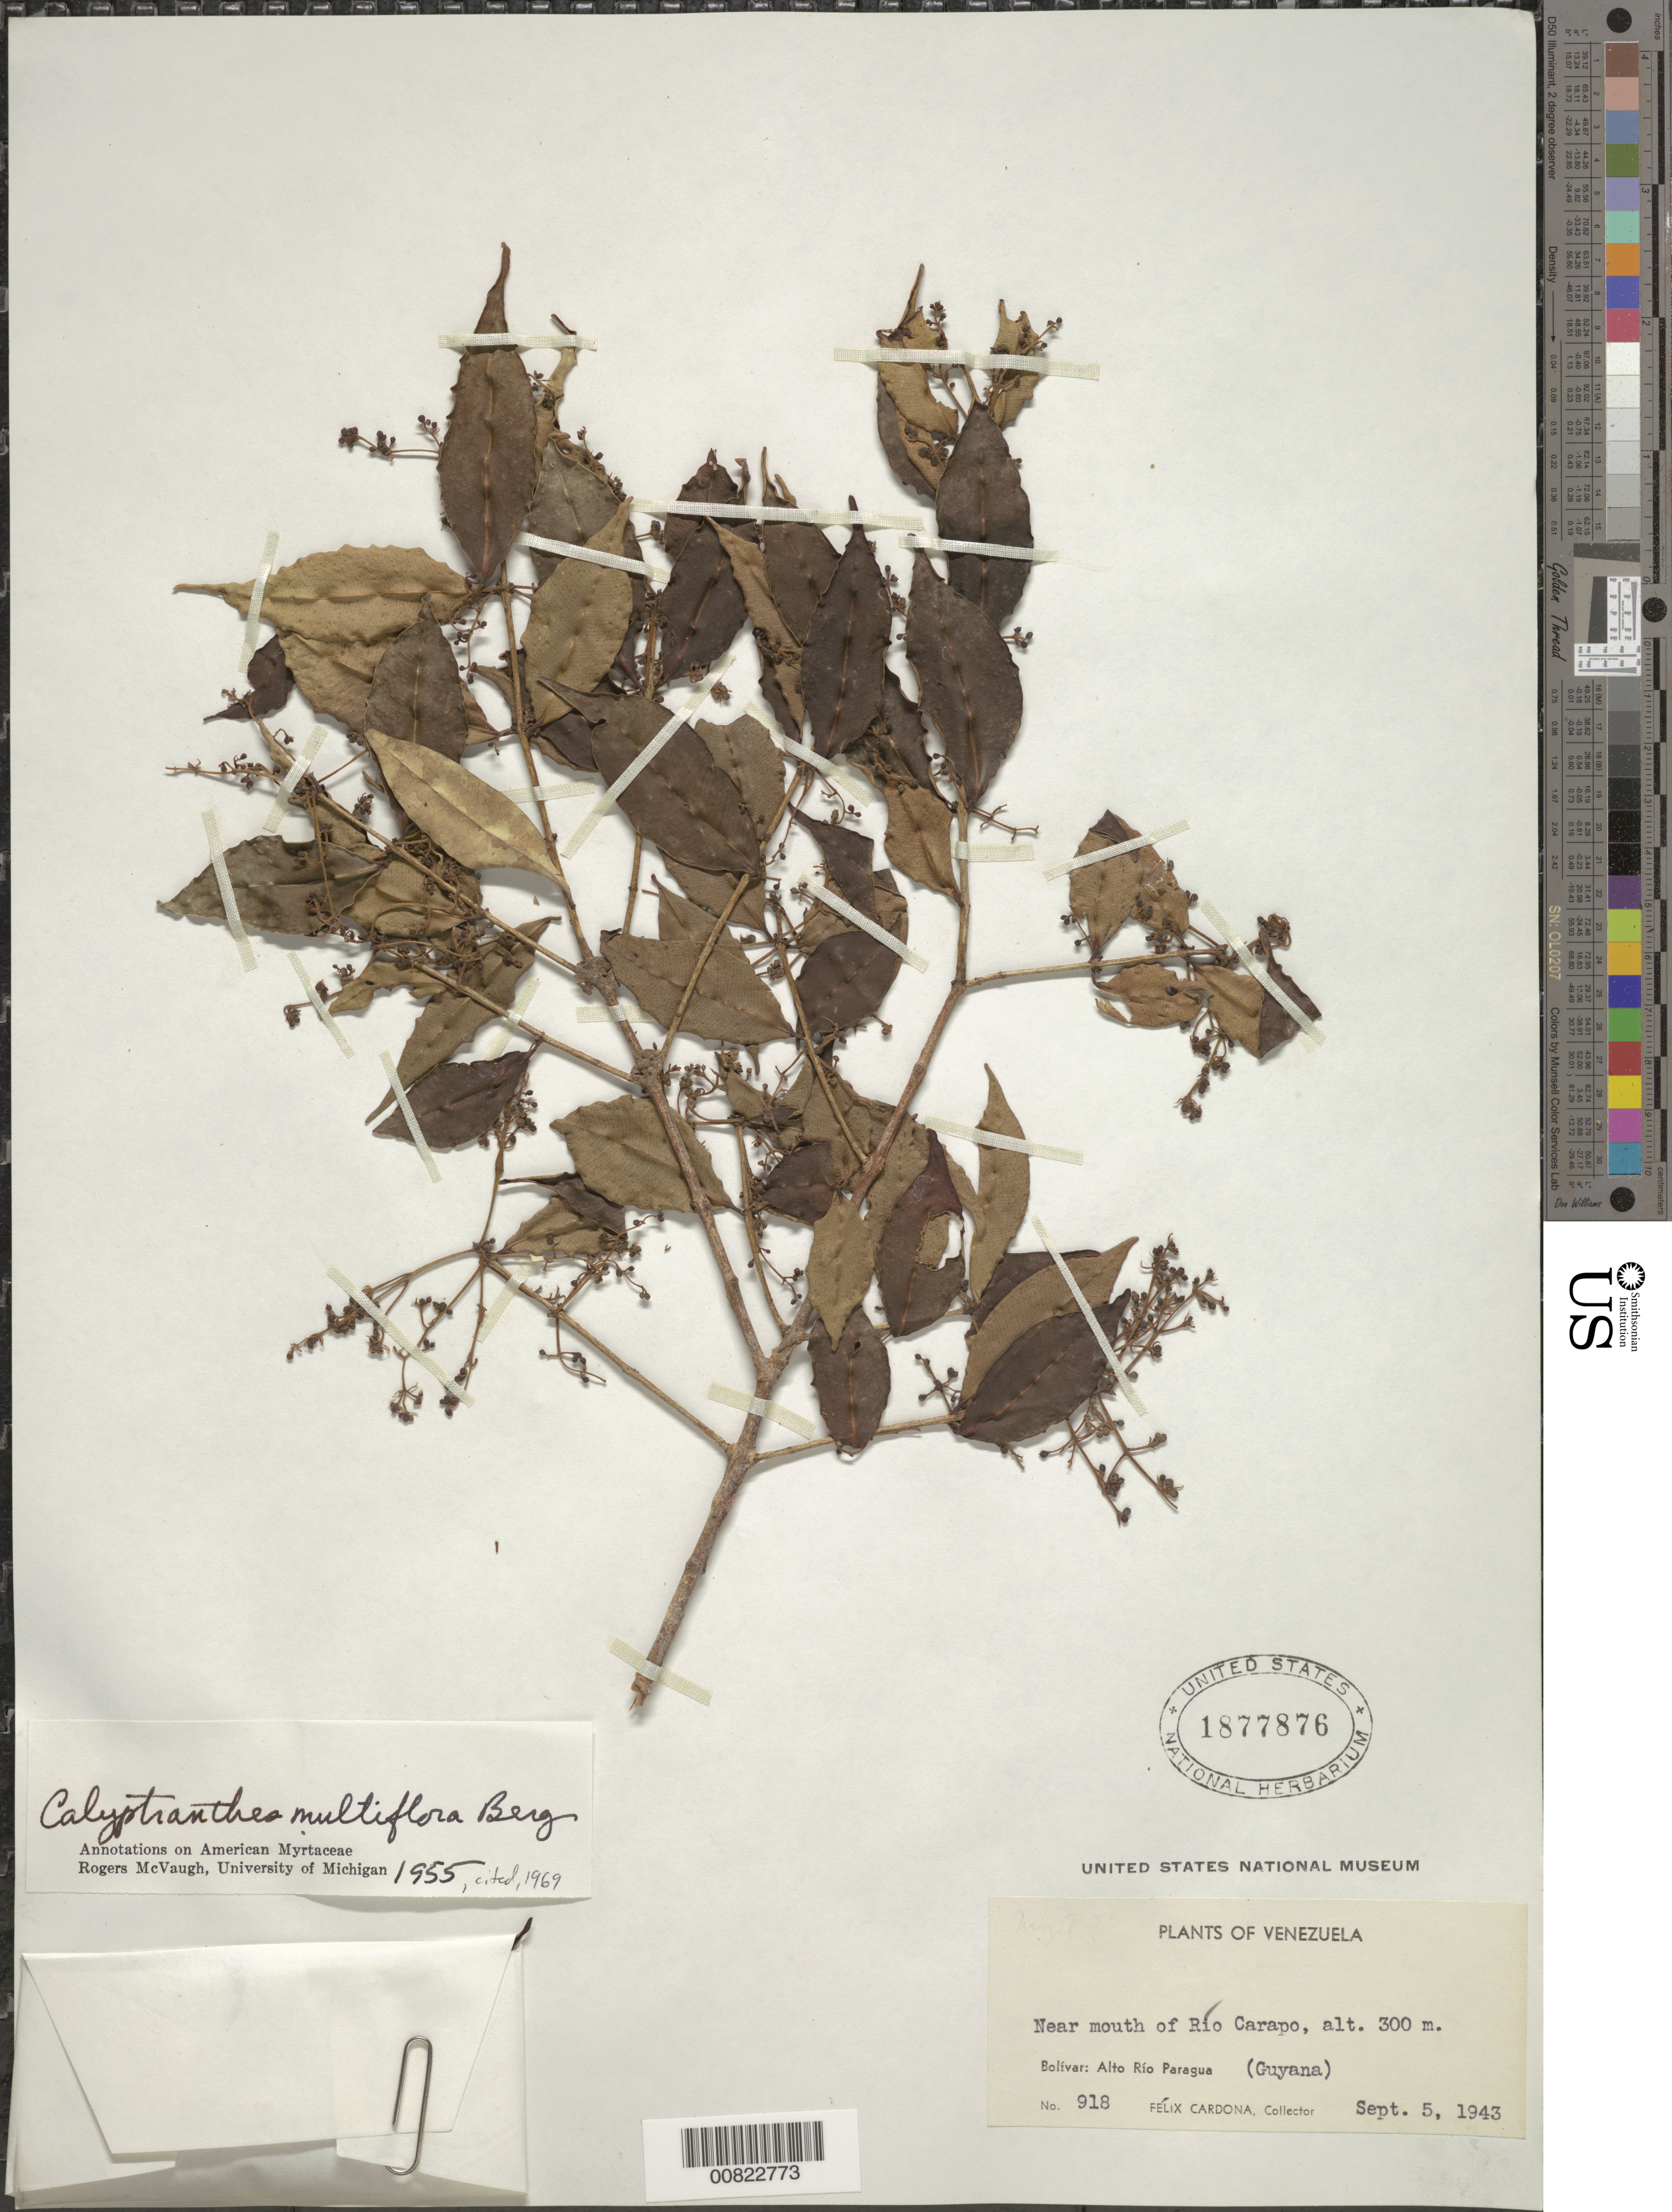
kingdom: Plantae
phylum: Tracheophyta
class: Magnoliopsida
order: Myrtales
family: Myrtaceae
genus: Myrcia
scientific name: Myrcia florifera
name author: (McVaugh) Gaem & E. Lucas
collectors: F. Cardona Puig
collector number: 918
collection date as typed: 5-Sep-43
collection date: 1943-09-05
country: Venezuela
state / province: Bolívar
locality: Alto Río Paragua, Río Carapo (Guayana)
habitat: Near mouth of river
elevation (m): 300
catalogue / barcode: US 1877876